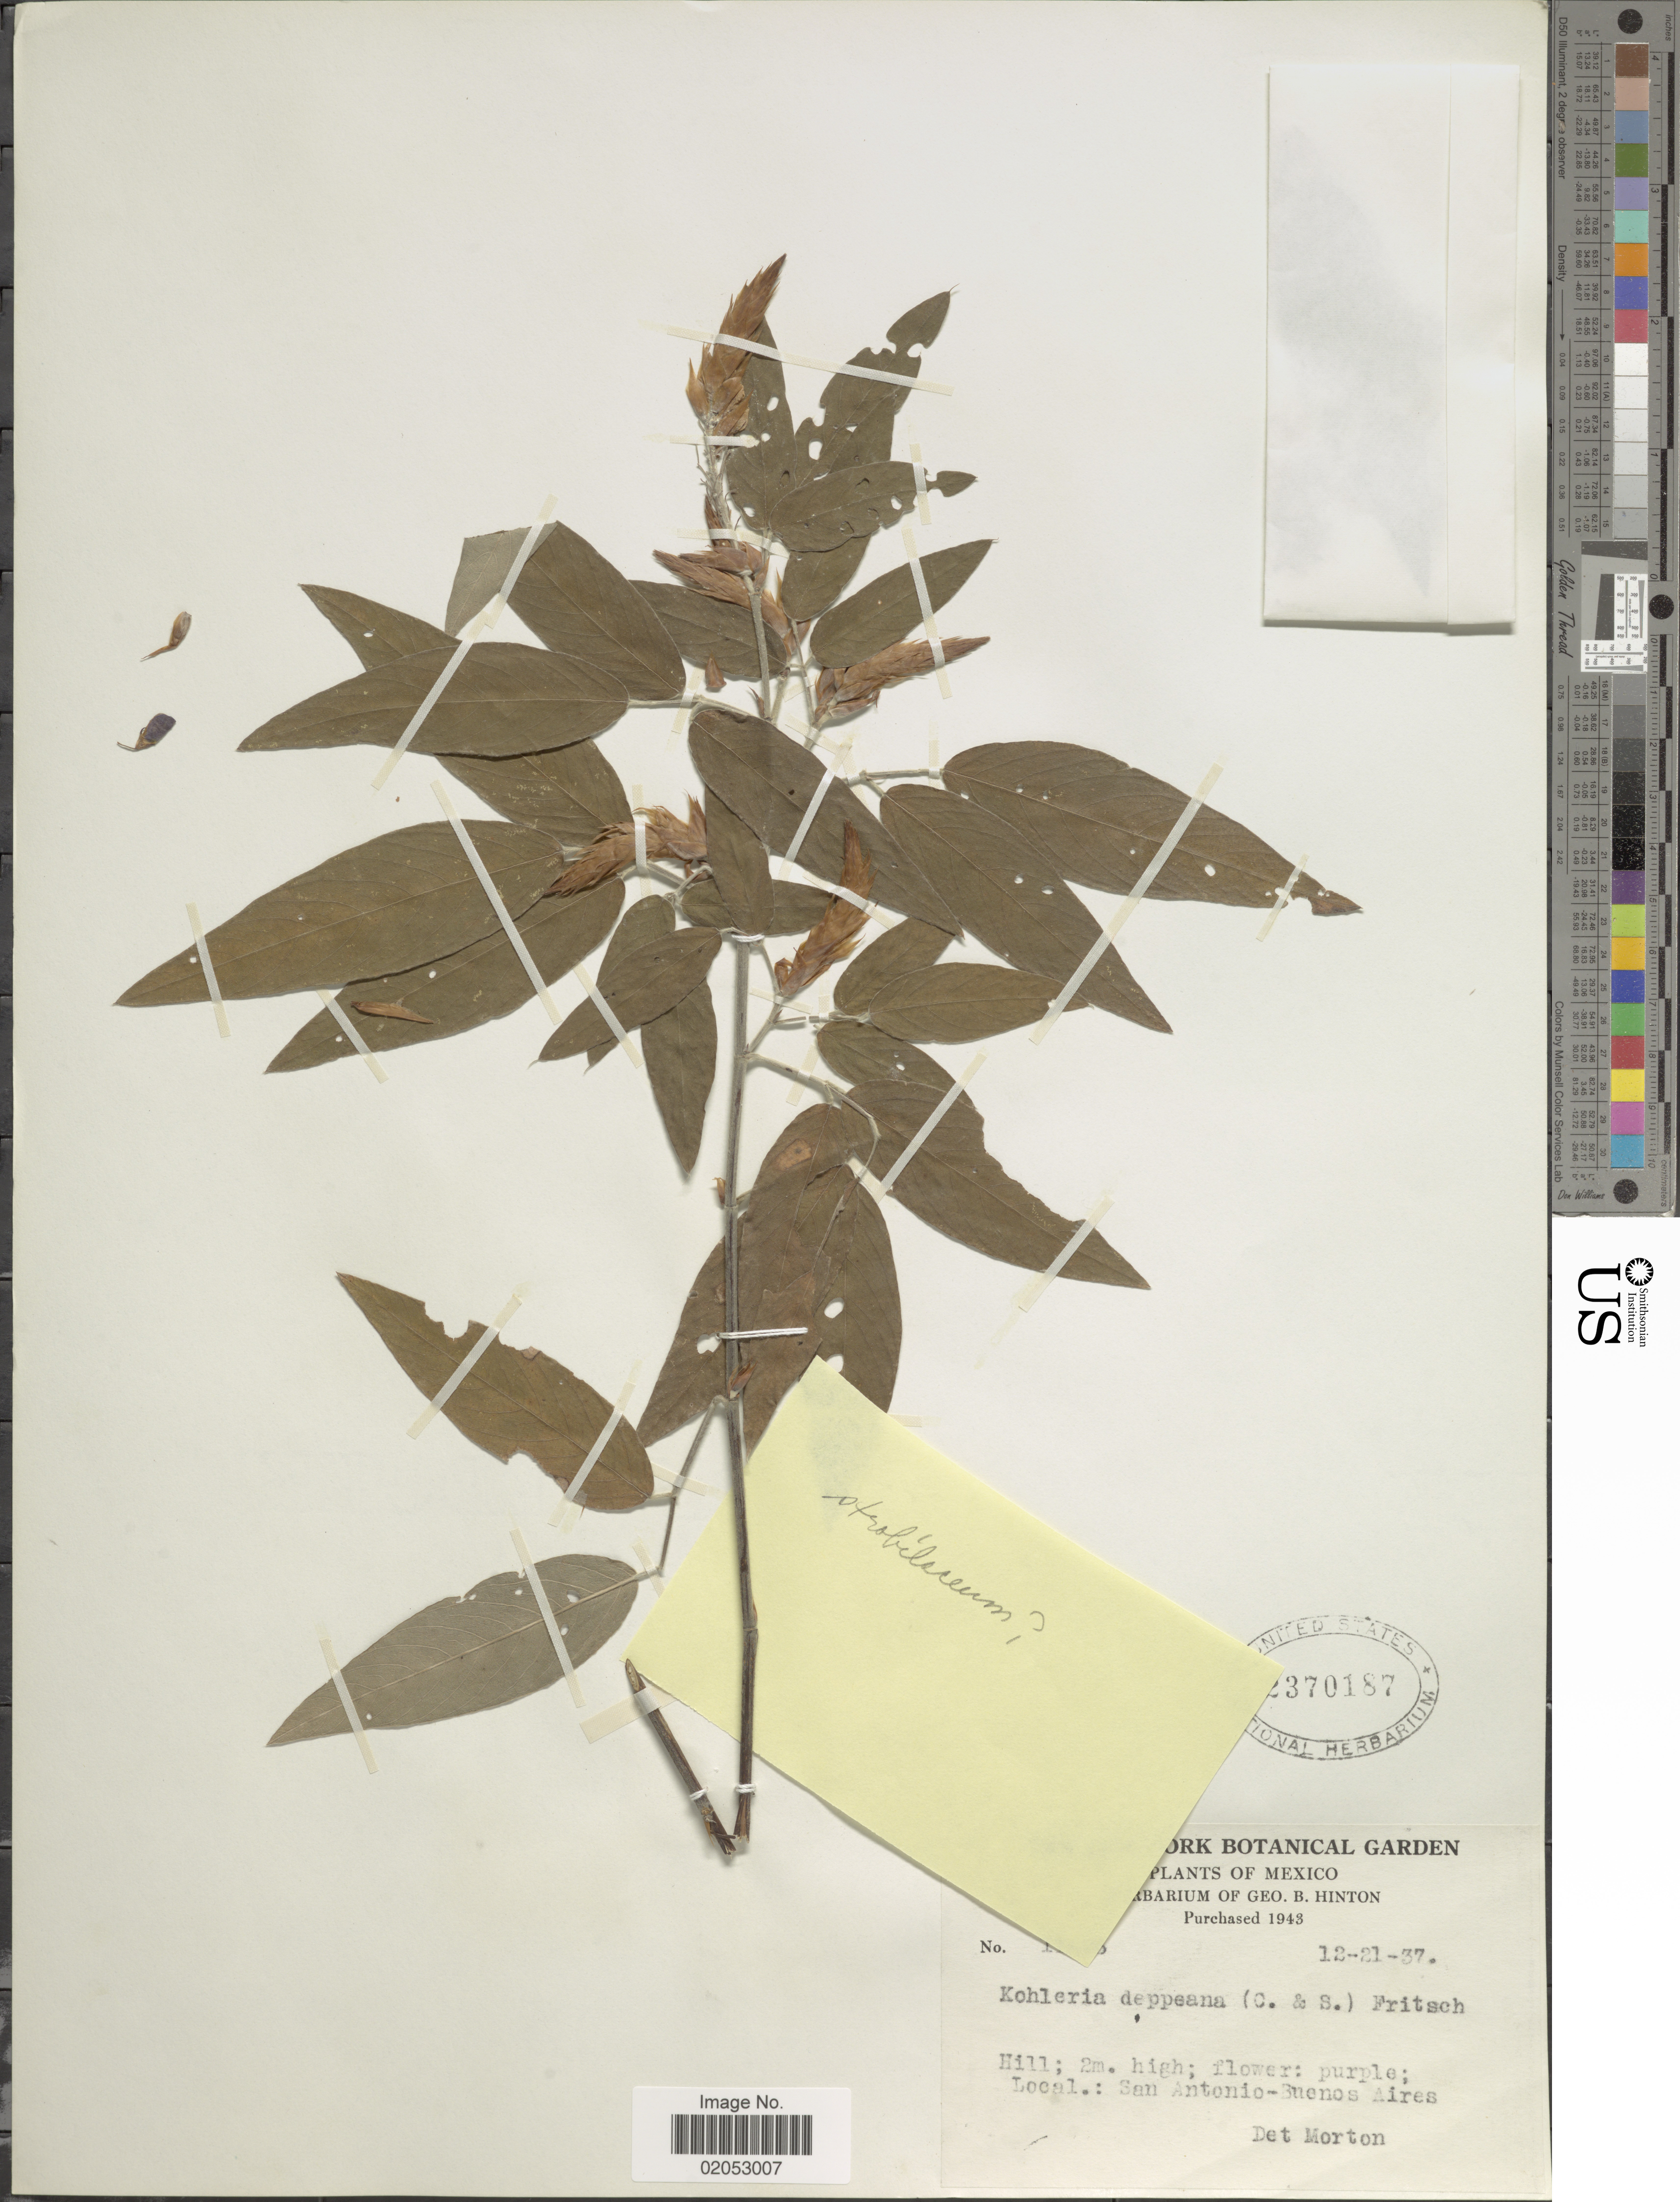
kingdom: Plantae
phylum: Tracheophyta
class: Magnoliopsida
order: Fabales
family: Fabaceae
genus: Desmodium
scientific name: Desmodium strobilaceum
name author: Schltdl.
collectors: ex herb. G. B. Hinton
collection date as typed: Transcribed d/m/y: 21/12/37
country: Mexico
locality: San Antonio - Buenos Aires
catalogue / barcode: US 2370187